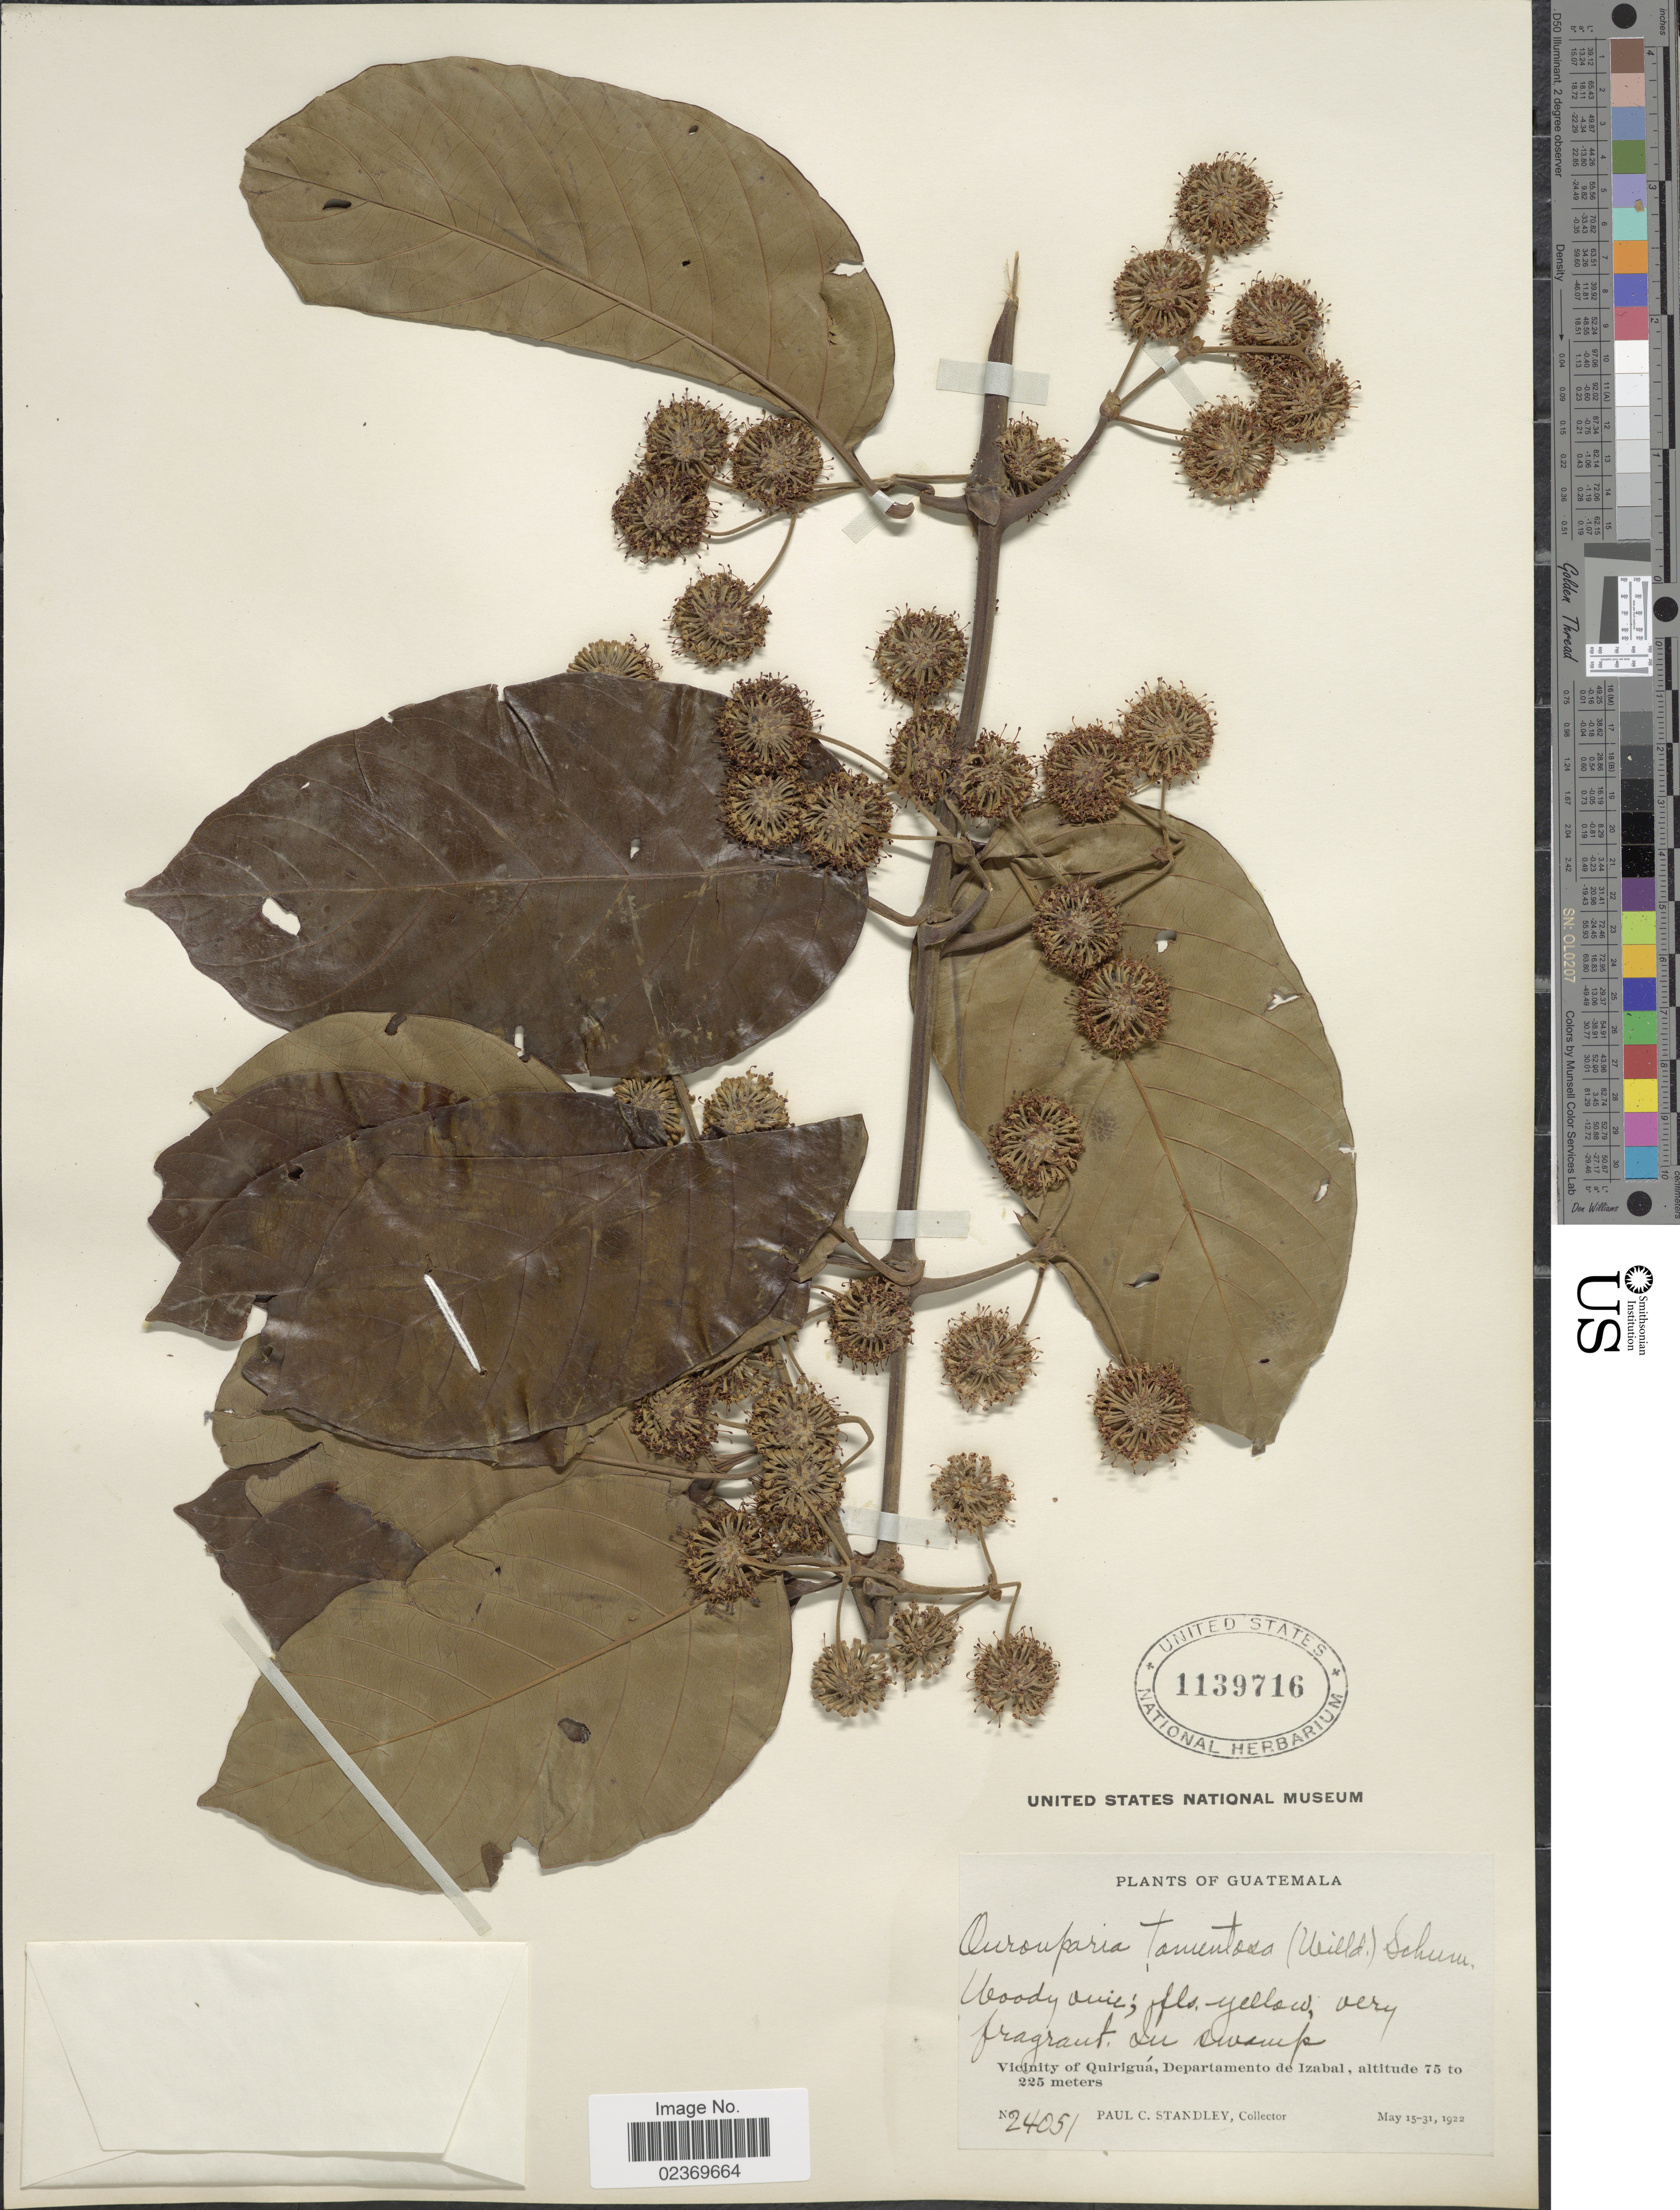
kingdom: Plantae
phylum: Tracheophyta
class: Magnoliopsida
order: Gentianales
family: Rubiaceae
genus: Uncaria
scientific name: Uncaria tomentosa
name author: (Willd. ex Roem. & Schult.) DC.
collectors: P. C. Standley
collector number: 24051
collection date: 1922-05-15/1922-05-31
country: Guatemala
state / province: Izabal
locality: Vicinity of Quirigua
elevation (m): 75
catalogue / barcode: US 1139716